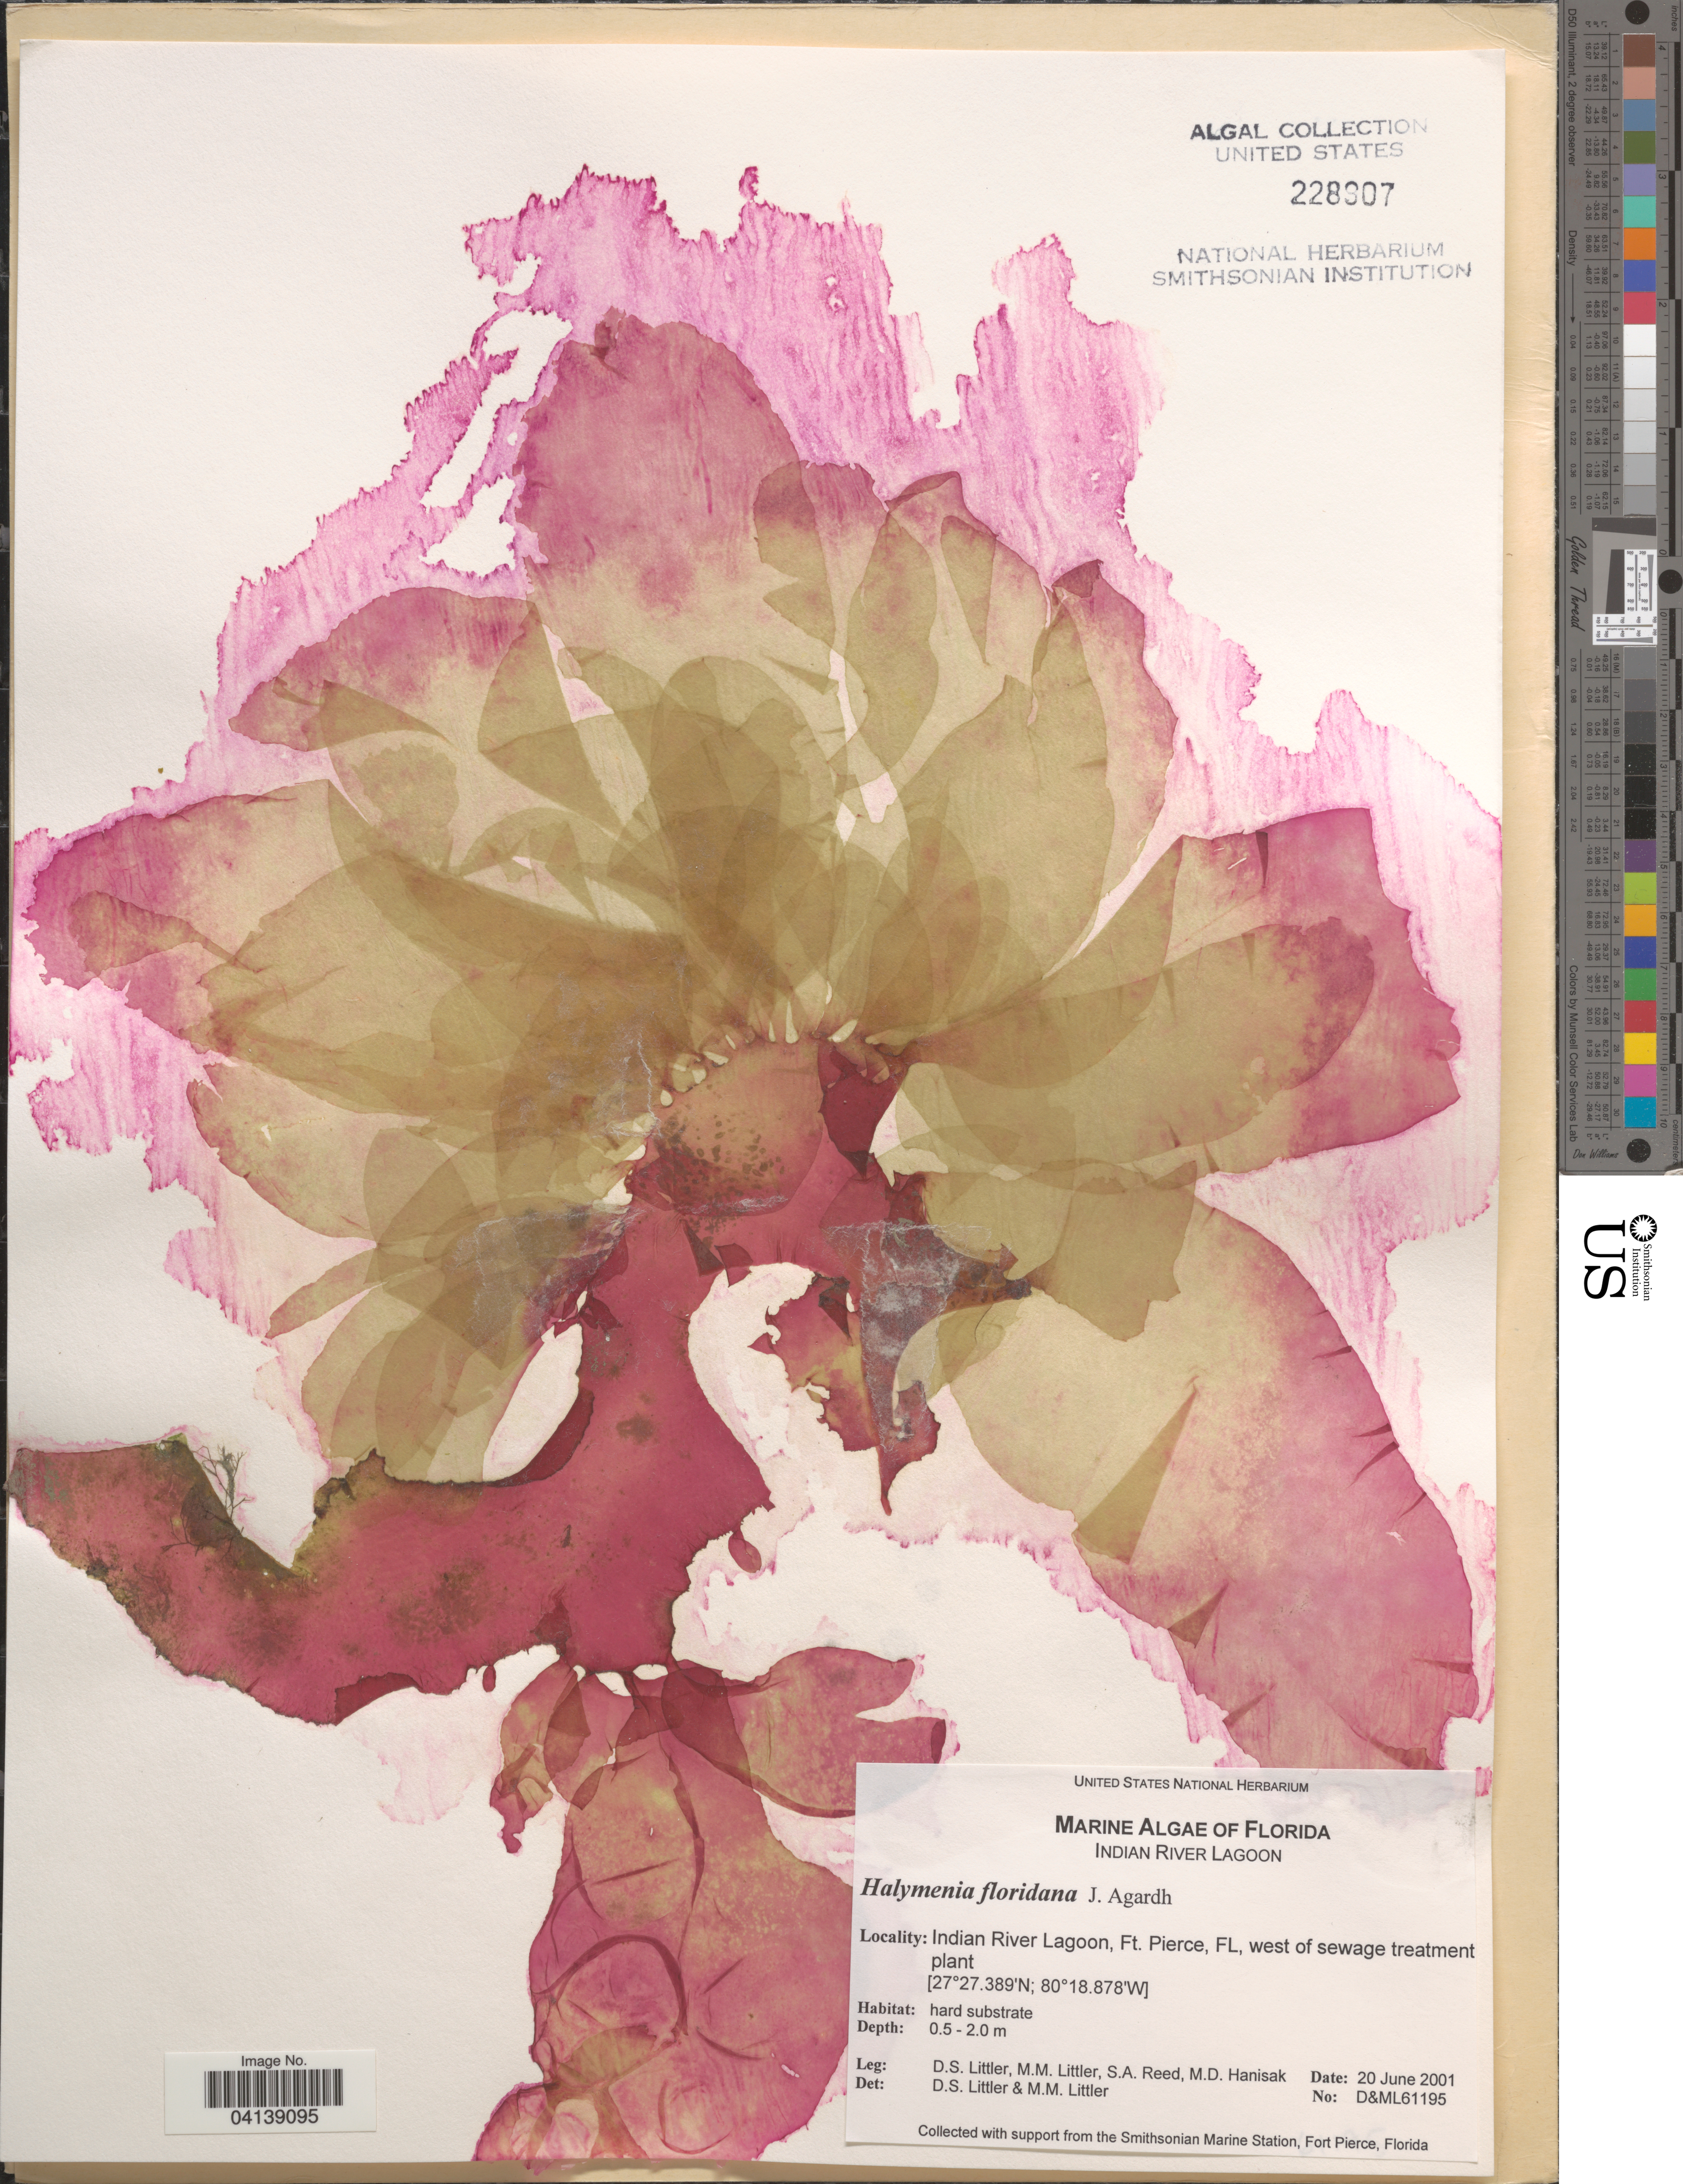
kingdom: Plantae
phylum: Rhodophyta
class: Florideophyceae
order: Halymeniales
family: Halymeniaceae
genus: Halymenia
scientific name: Halymenia floridana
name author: J. Agardh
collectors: D. S. Littler, S. Reed & M. Hanisak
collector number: D&ML61195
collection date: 2001-06-20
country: United States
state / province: Florida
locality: Indian River Lagoon, Ft. Pierce, west of sewage treatment plant.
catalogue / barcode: US 228907